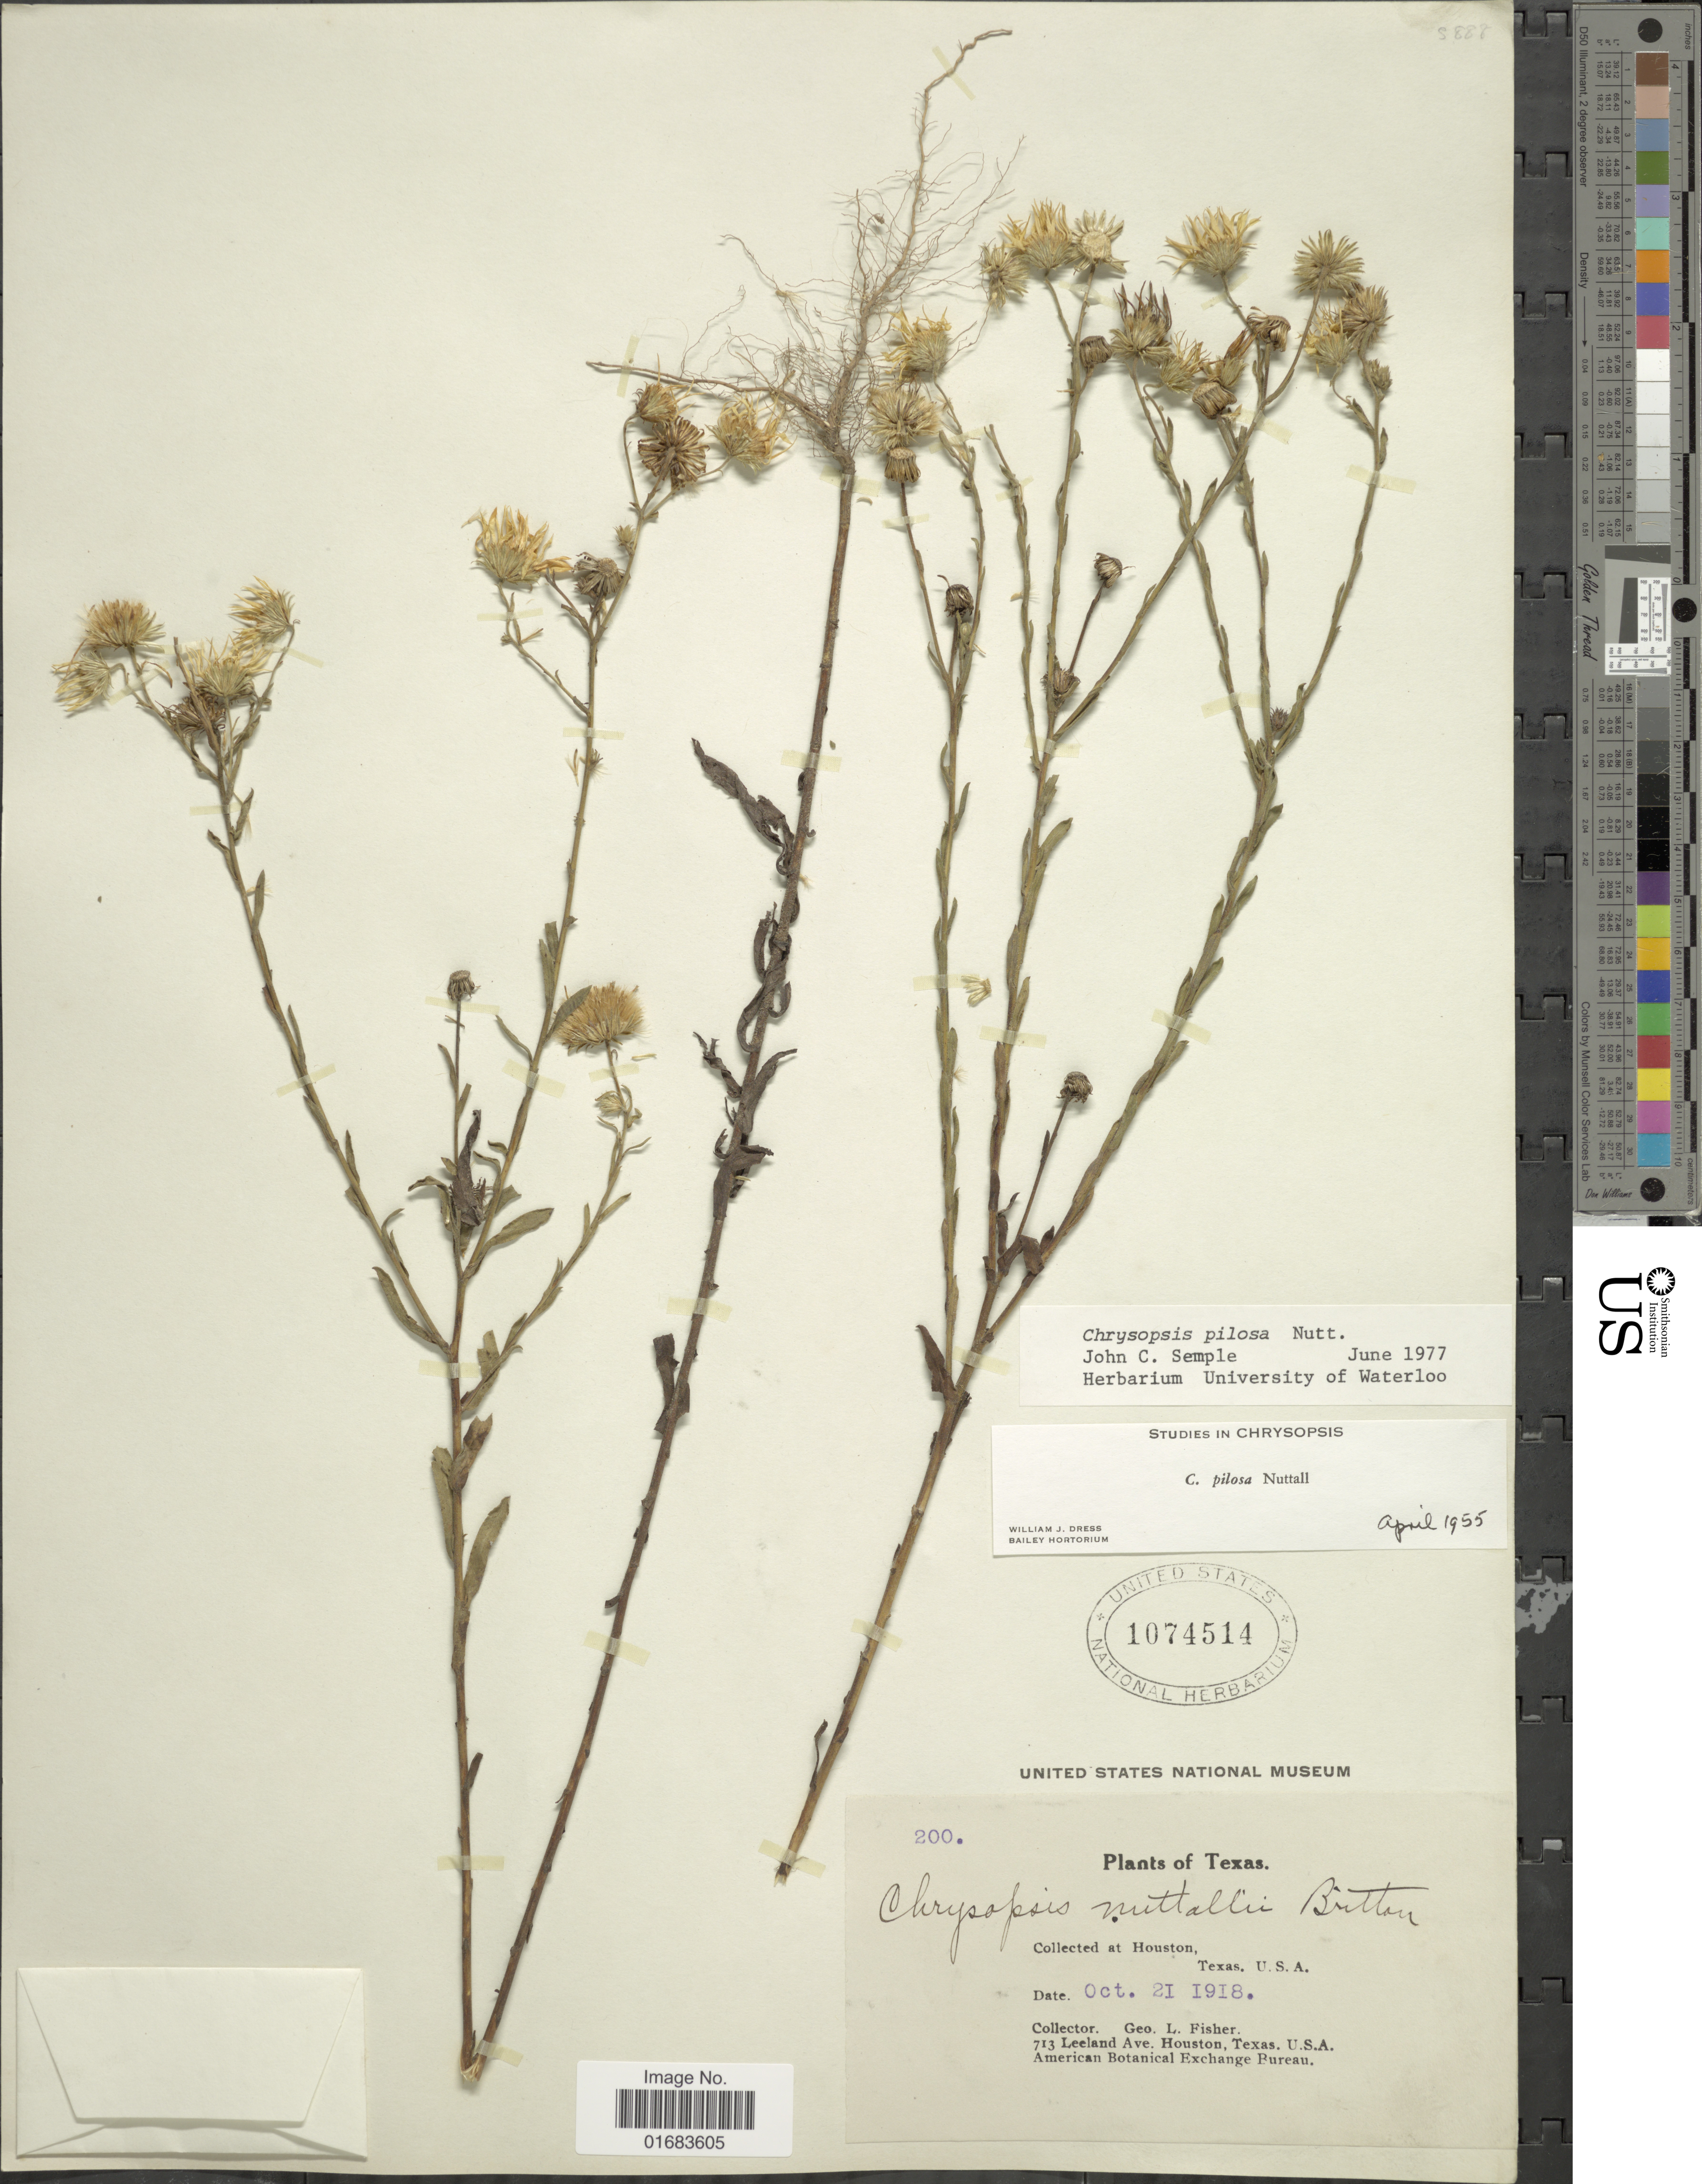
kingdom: Plantae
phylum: Tracheophyta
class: Magnoliopsida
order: Asterales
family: Asteraceae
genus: Chrysopsis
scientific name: Chrysopsis pilosa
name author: Nutt.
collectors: G. L. Fisher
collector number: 200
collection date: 1918-10-21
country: United States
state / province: Texas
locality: Houston, Texas.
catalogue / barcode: US 1074514